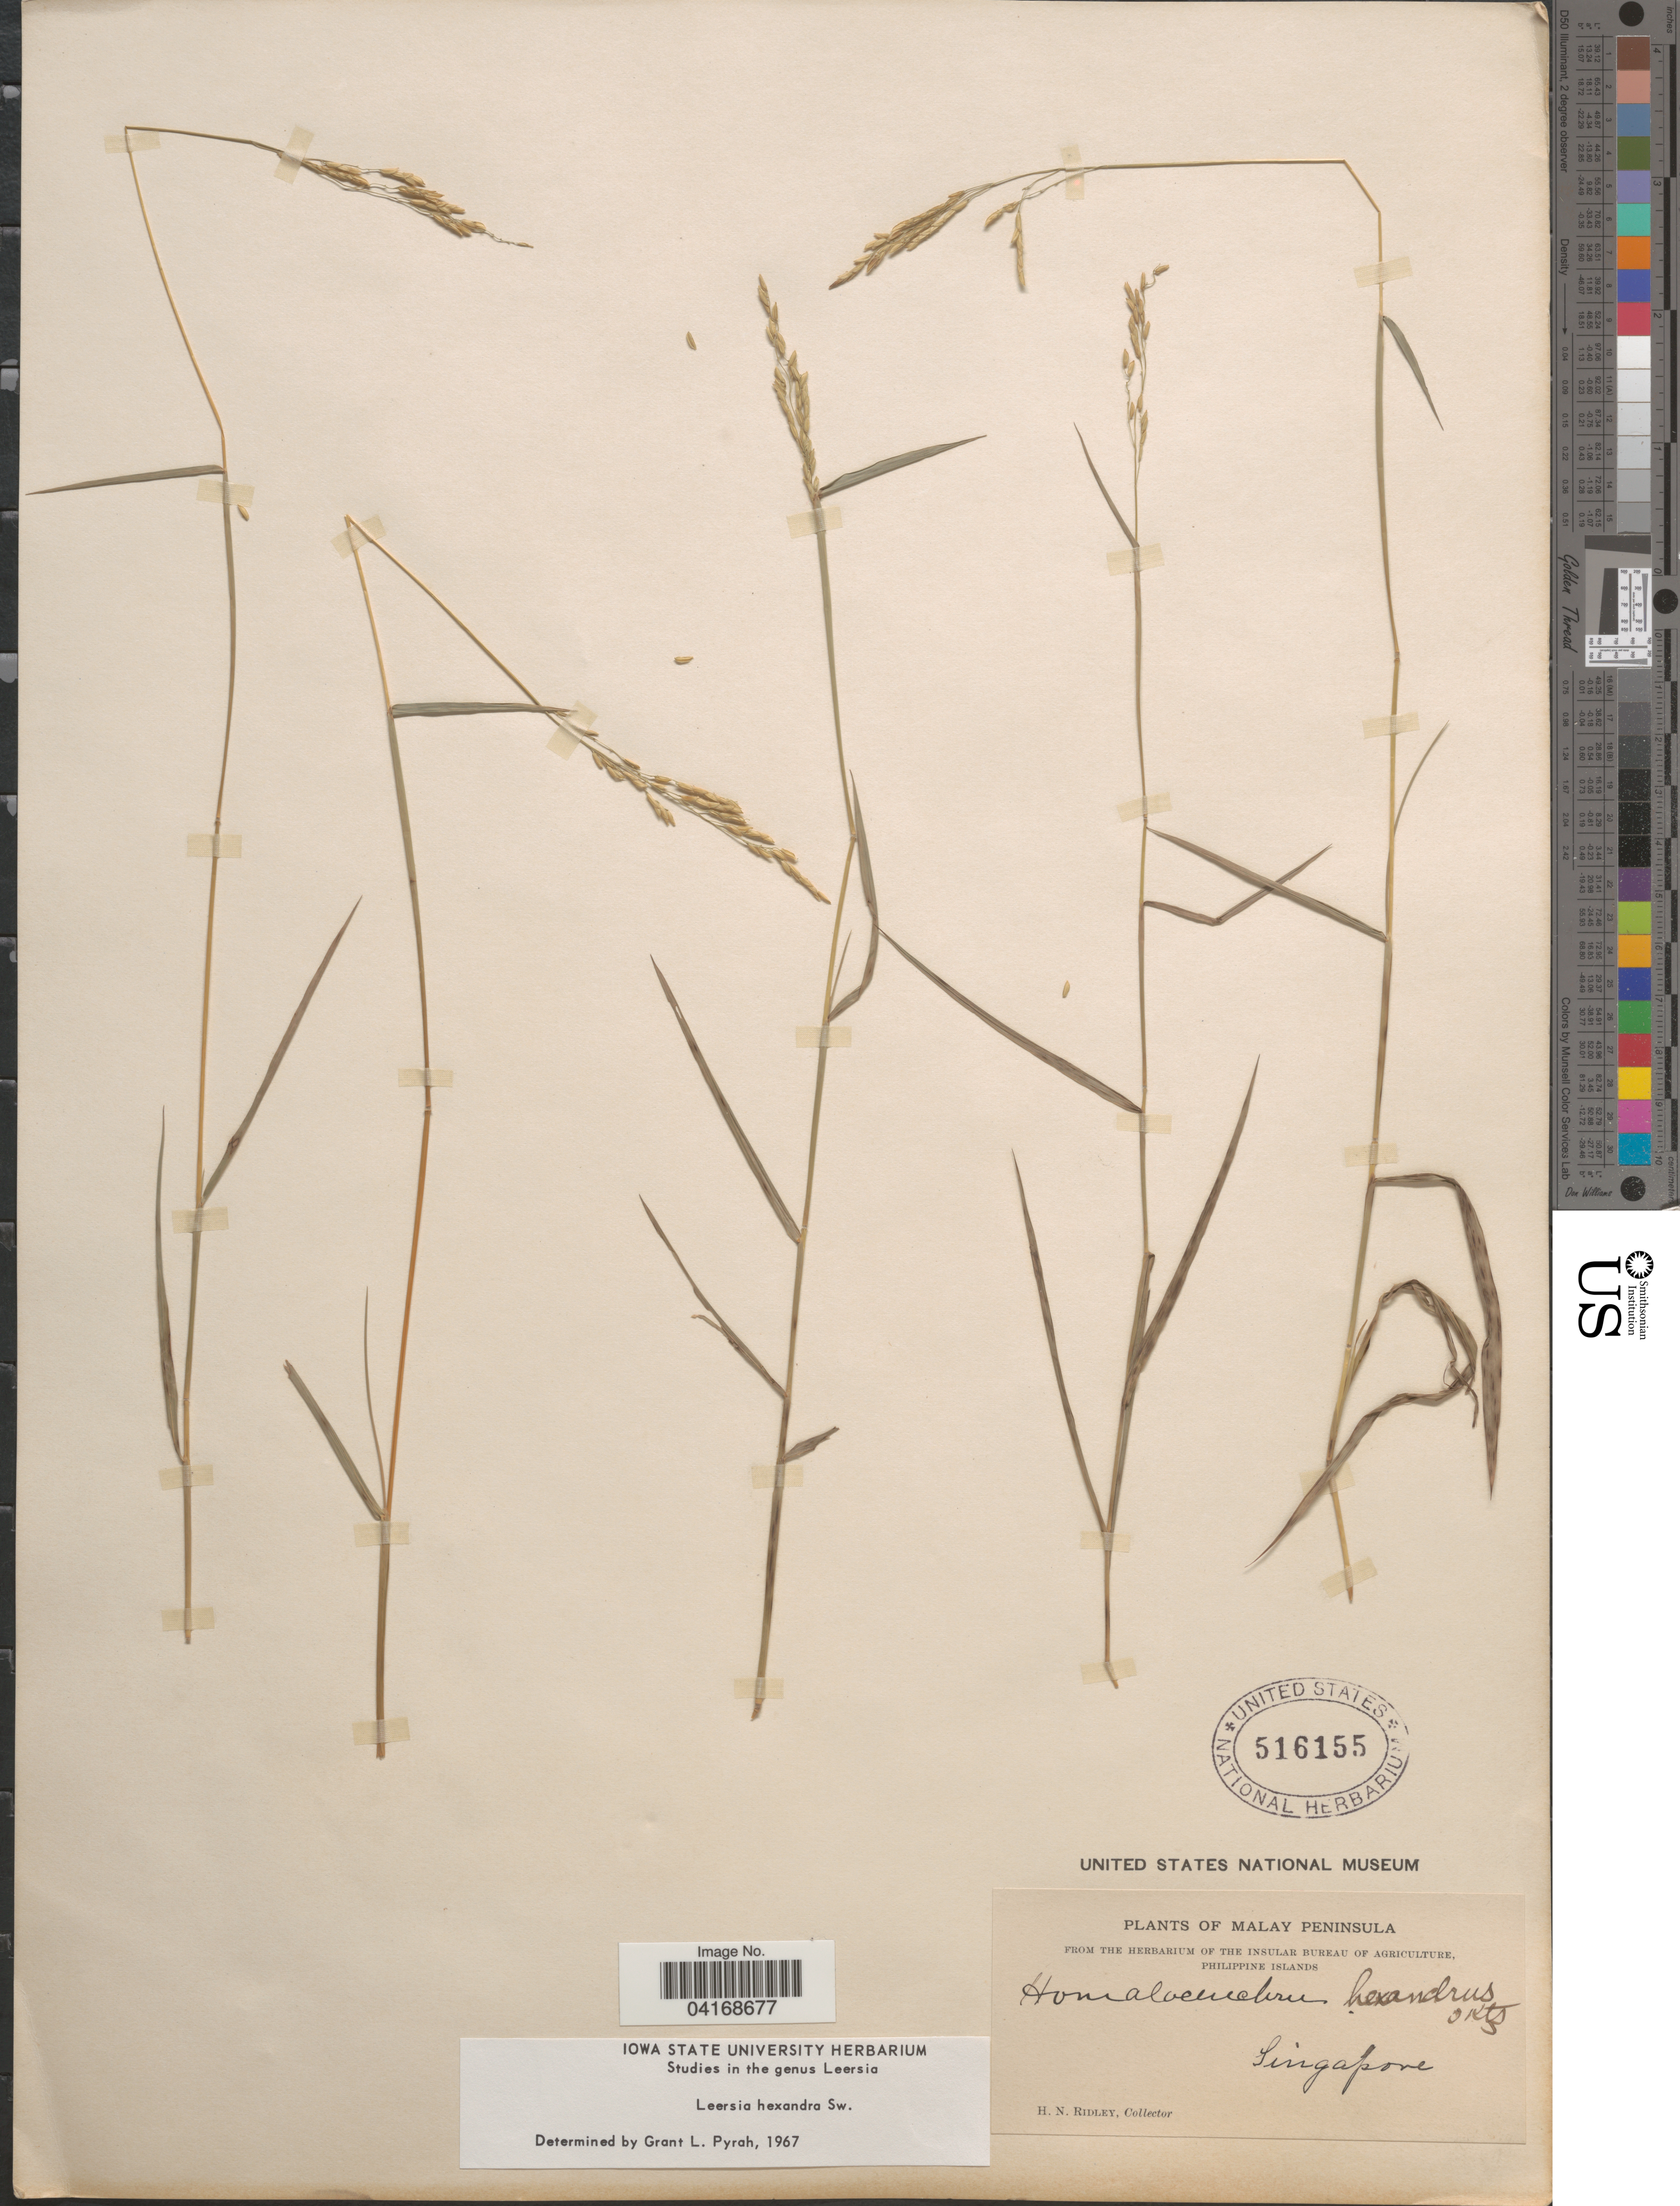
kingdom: Plantae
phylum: Tracheophyta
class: Liliopsida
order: Poales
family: Poaceae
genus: Leersia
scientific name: Leersia hexandra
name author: Sw.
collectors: H. N. Ridley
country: Singapore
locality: Malay Peninsula.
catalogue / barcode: US 516155